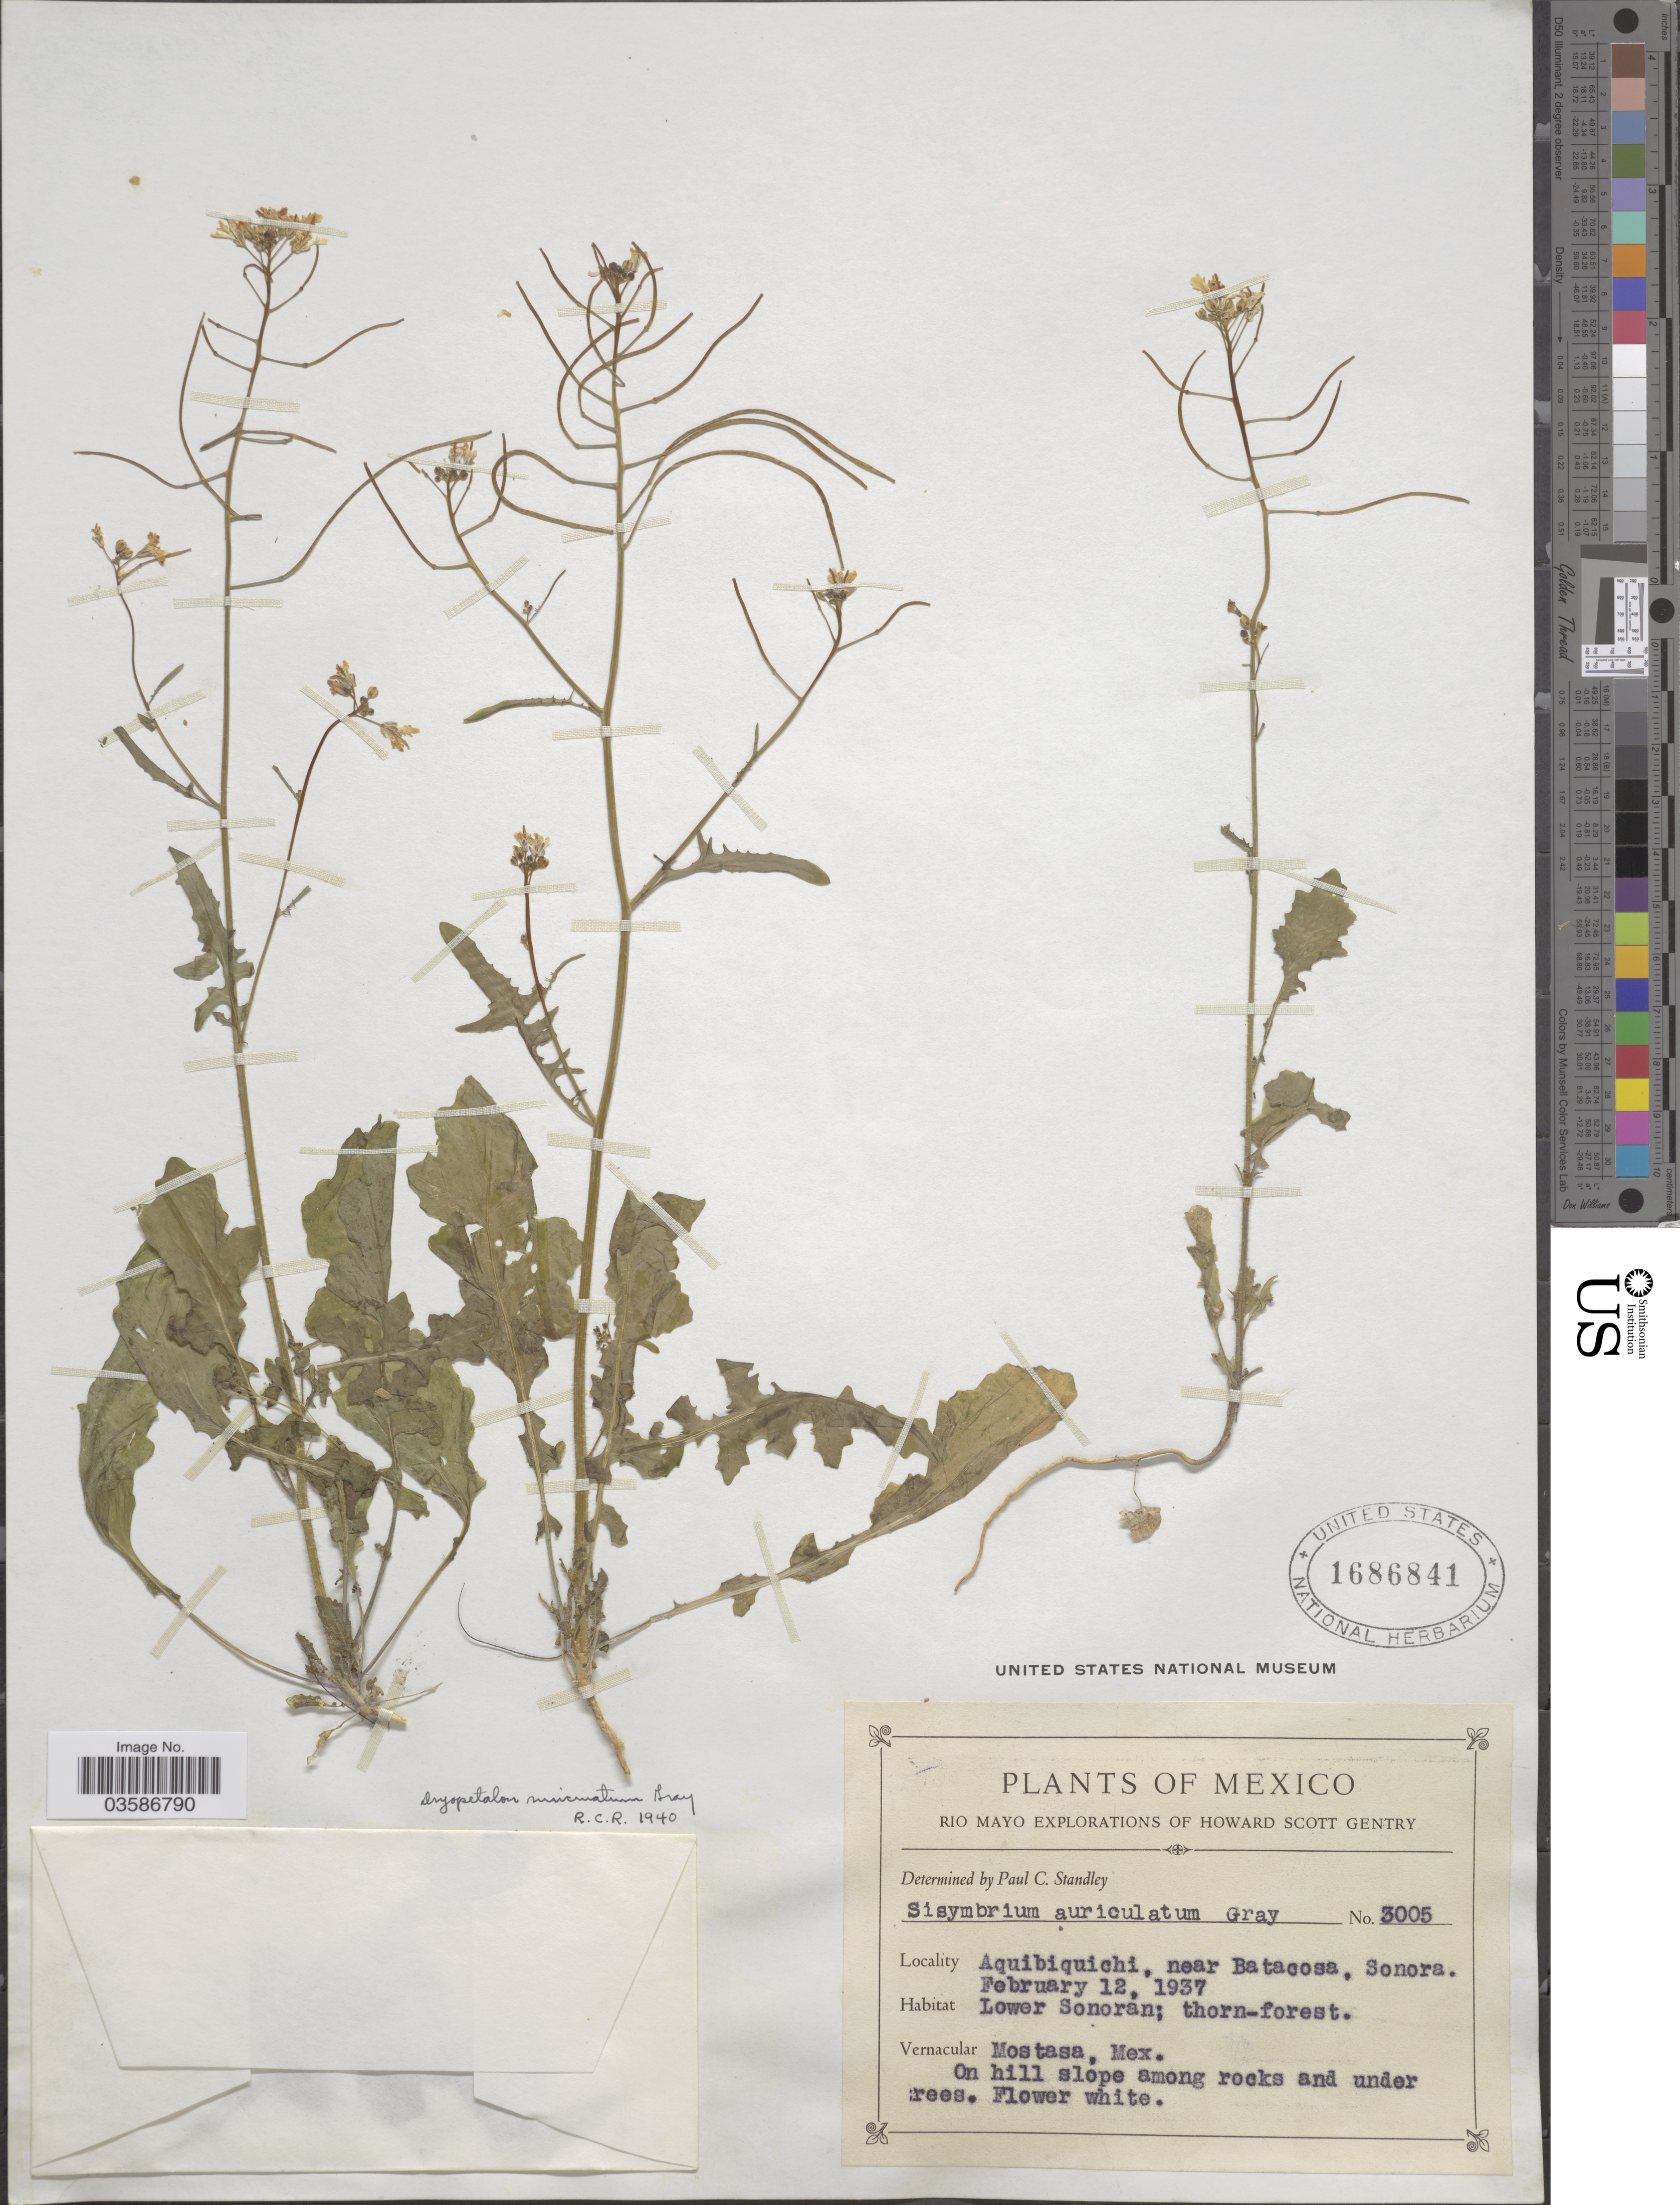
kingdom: Plantae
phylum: Tracheophyta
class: Magnoliopsida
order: Brassicales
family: Brassicaceae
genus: Dryopetalon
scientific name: Dryopetalon viereckii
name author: (O.E. Schulz) Al-Shehbaz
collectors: H. S. Gentry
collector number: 3005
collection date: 1937-02-12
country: Mexico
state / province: Sonora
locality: Aquibiquichi, near Batacosa. Lower Sonoran. Mostasa.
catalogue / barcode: US 1686841